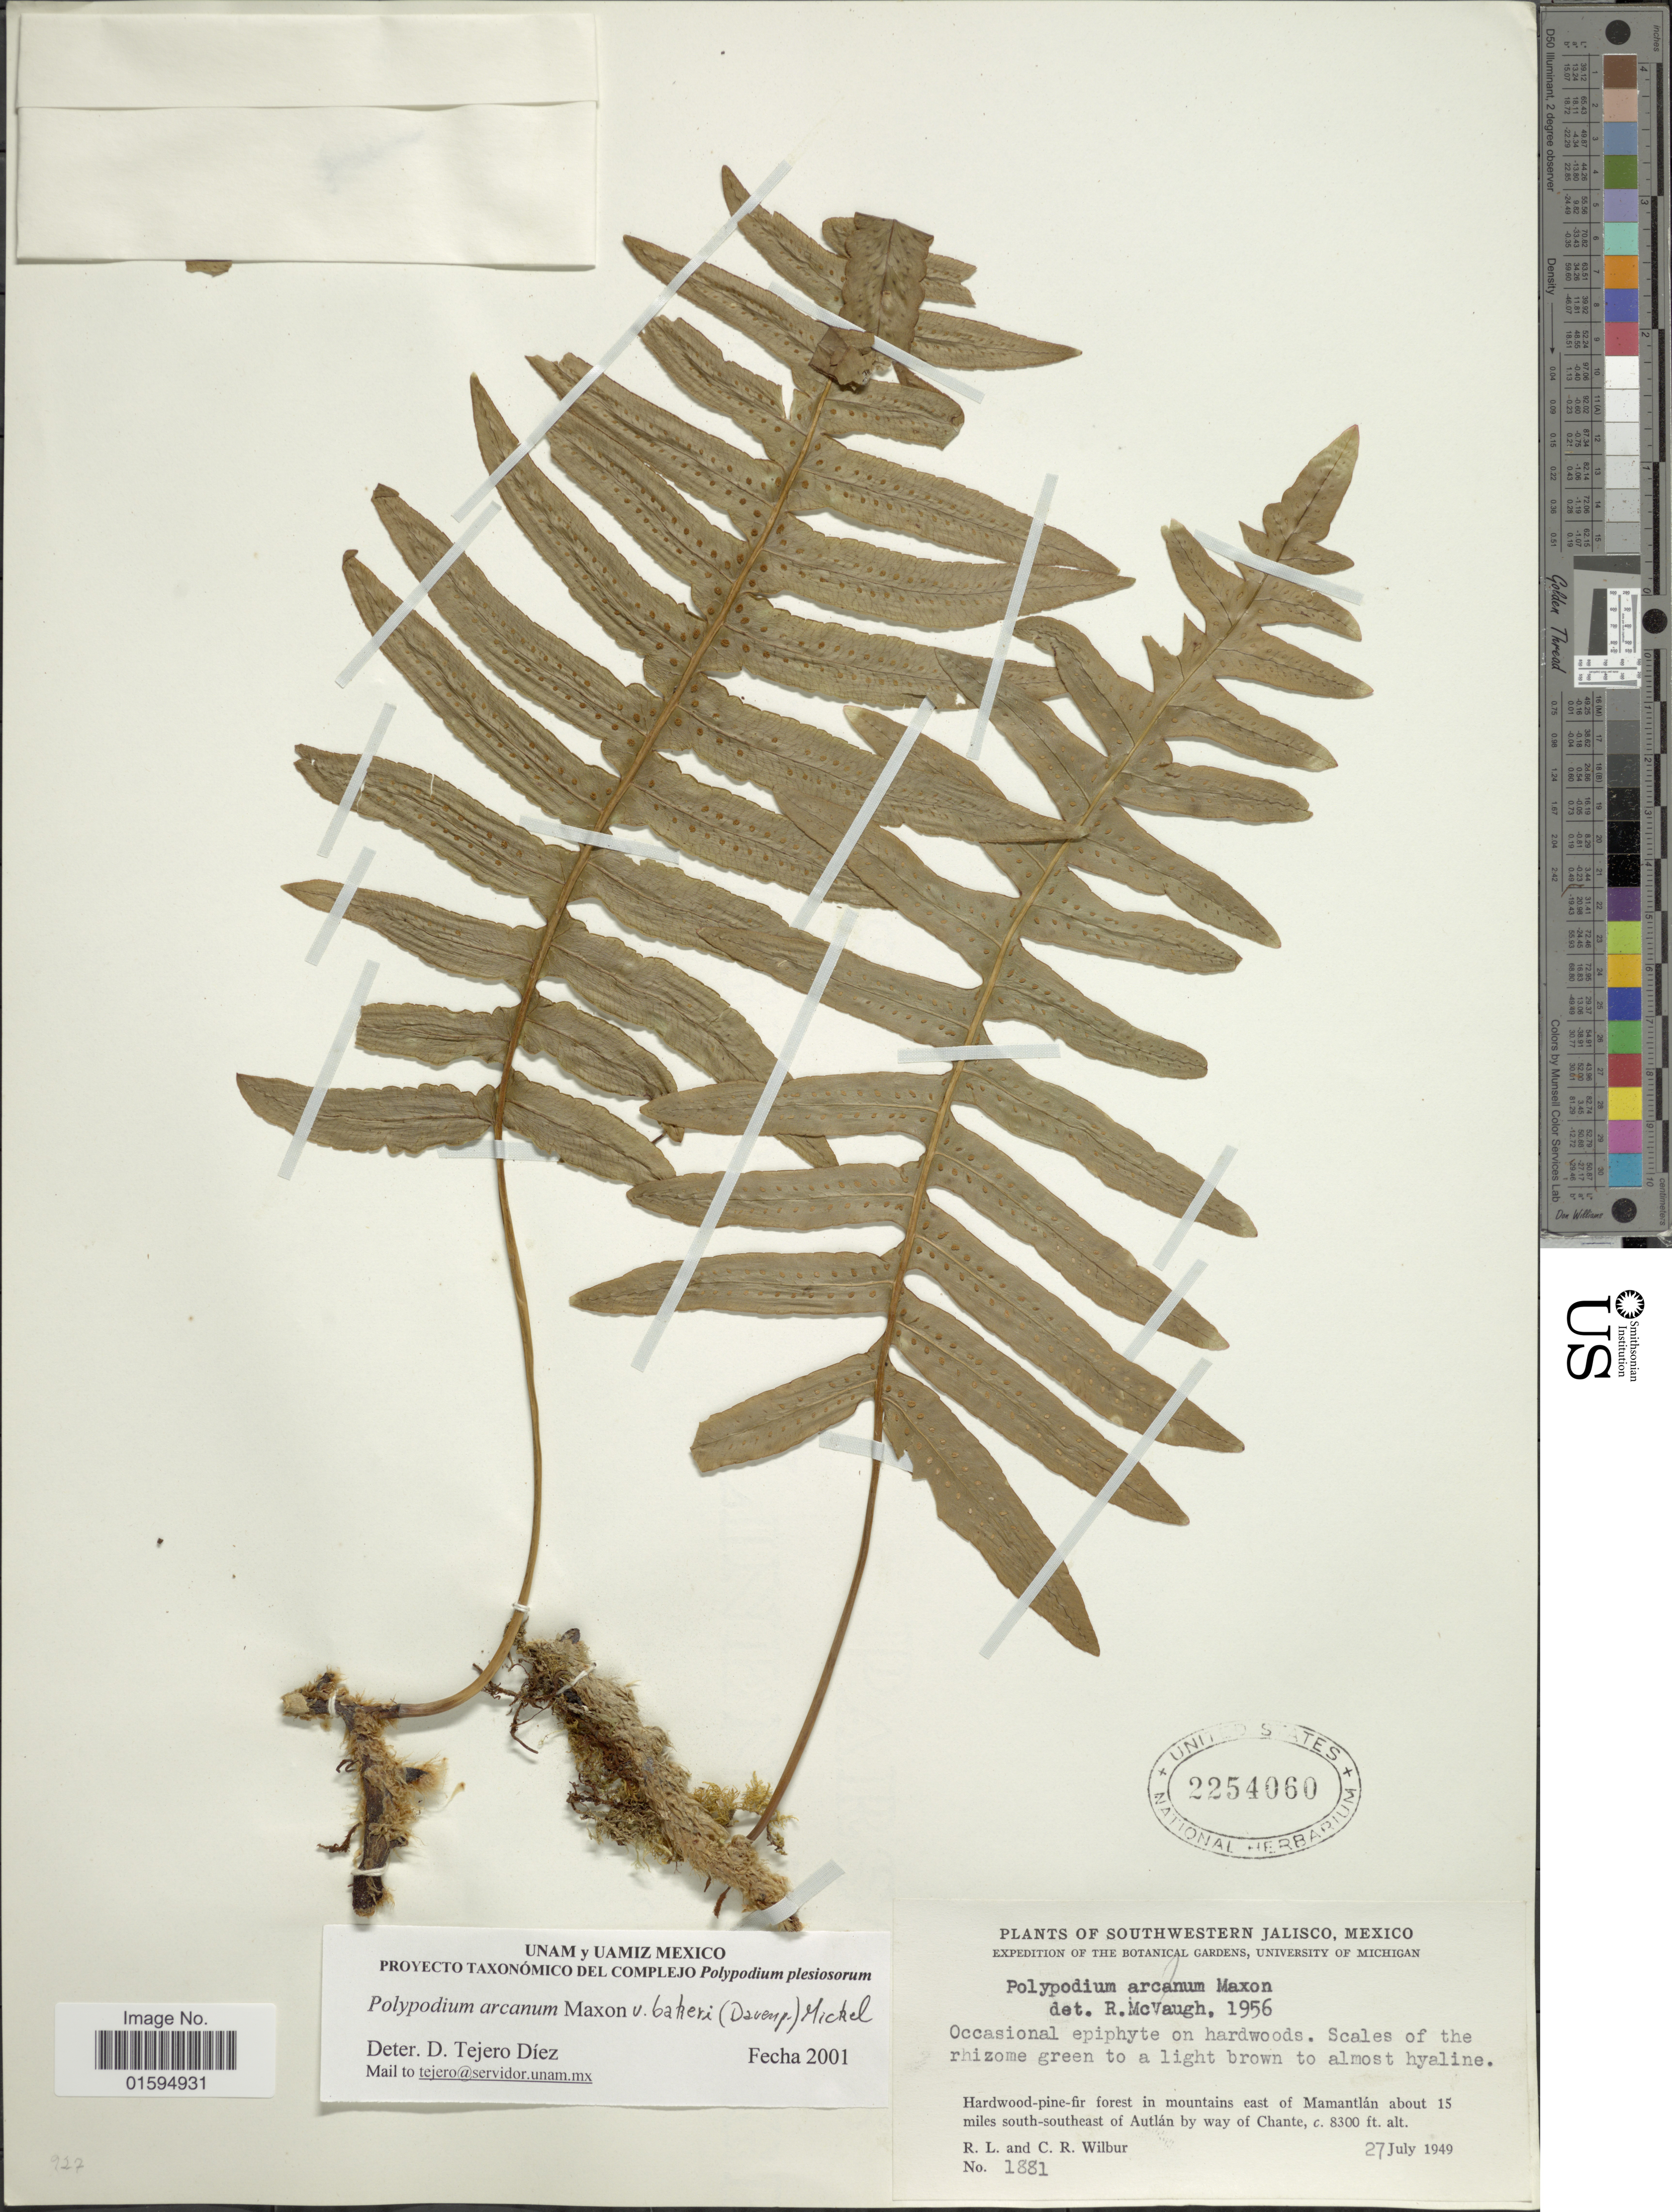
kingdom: Plantae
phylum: Tracheophyta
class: Polypodiopsida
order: Polypodiales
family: Polypodiaceae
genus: Polypodium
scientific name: Polypodium arcanum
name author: Maxon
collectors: R. L. Wilbur & C. Wilbur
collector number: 1881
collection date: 1949-07-27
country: Mexico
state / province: Jalisco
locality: Southwestern Jalisco,Hardwood - pine fir forest in mountains east of Mamantlan about 15 miles south- southeast of Autlan by way of Chante.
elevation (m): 8300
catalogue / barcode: US 2254060